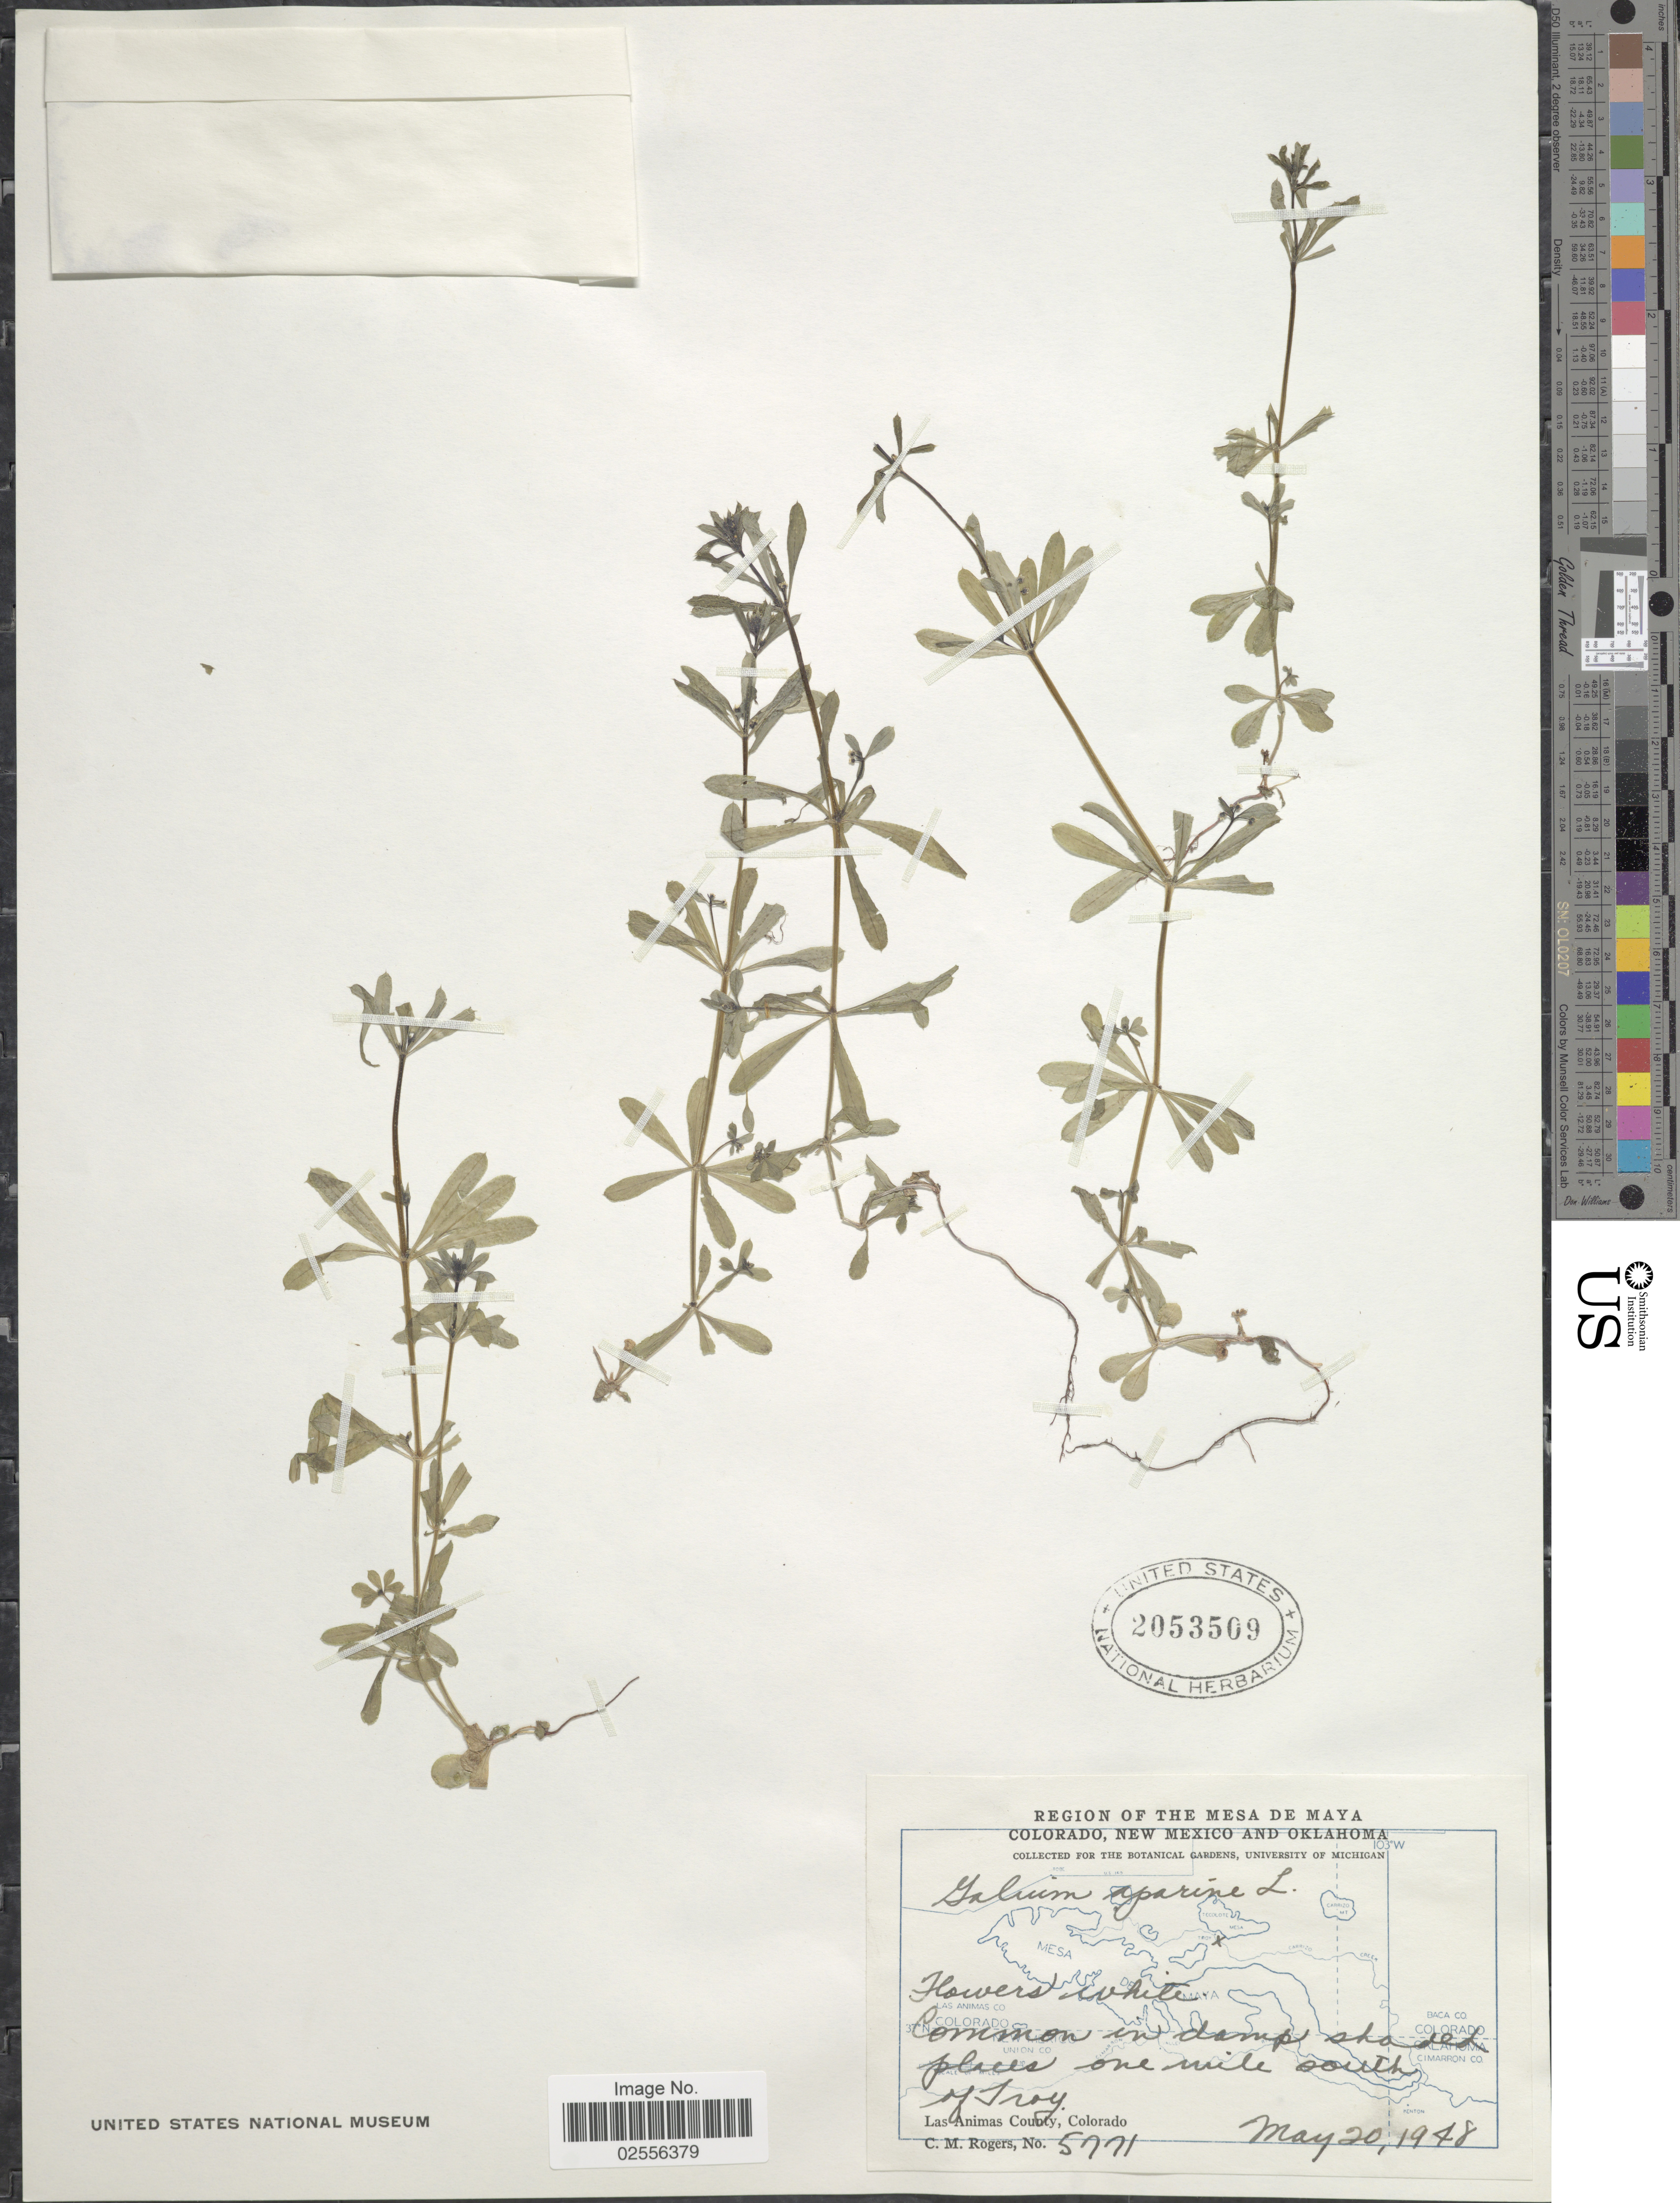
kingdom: Plantae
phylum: Tracheophyta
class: Magnoliopsida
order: Gentianales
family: Rubiaceae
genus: Galium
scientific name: Galium aparine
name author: L.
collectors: C. M. Rogers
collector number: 5771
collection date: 1948-05-20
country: United States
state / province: Colorado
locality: Region of the Mesa de Maya. one mile south of Troy. Las Animas County.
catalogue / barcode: US 2053509